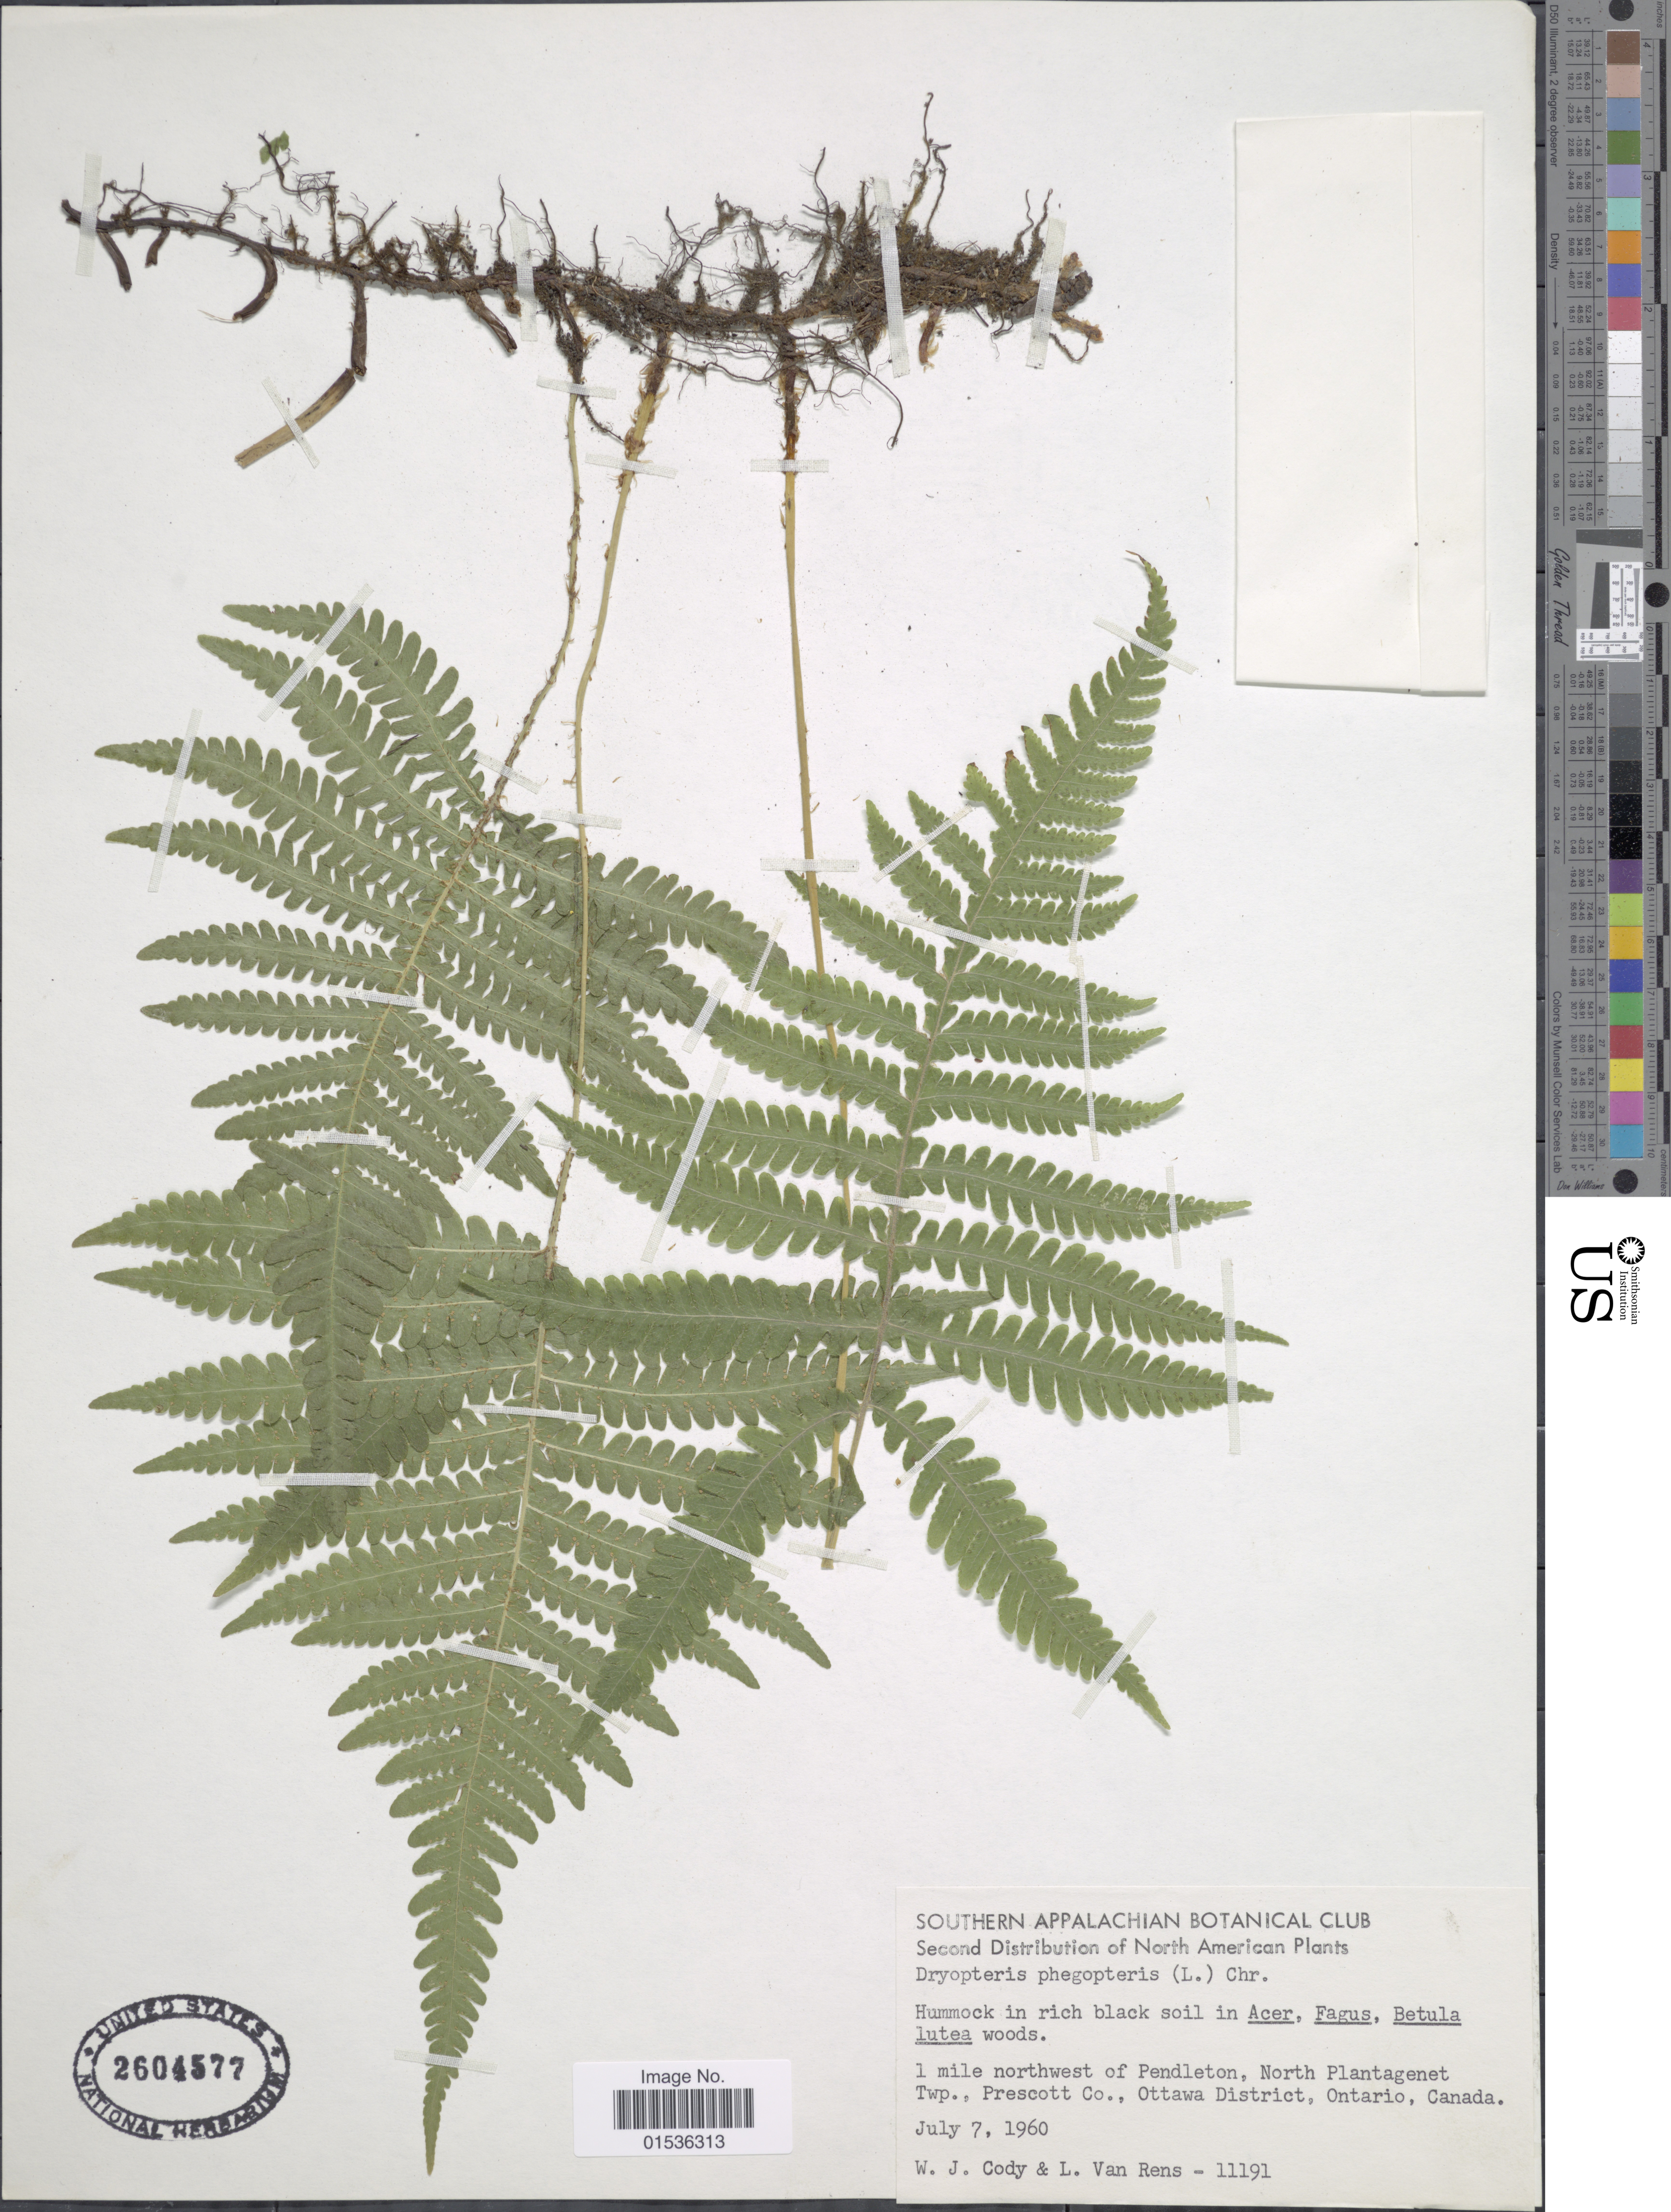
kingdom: Plantae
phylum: Tracheophyta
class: Polypodiopsida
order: Polypodiales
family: Thelypteridaceae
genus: Phegopteris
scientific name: Phegopteris connectilis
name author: (Michx.) Watt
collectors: W. Cody & L. Van Rens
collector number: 11191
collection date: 1960-07-07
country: Canada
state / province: Ontario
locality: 1 mile northwest of Pendleton, North Plantagenet Twp., Prescott Co., Ottawa District, Ontario, Canada.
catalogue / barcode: US 2604577